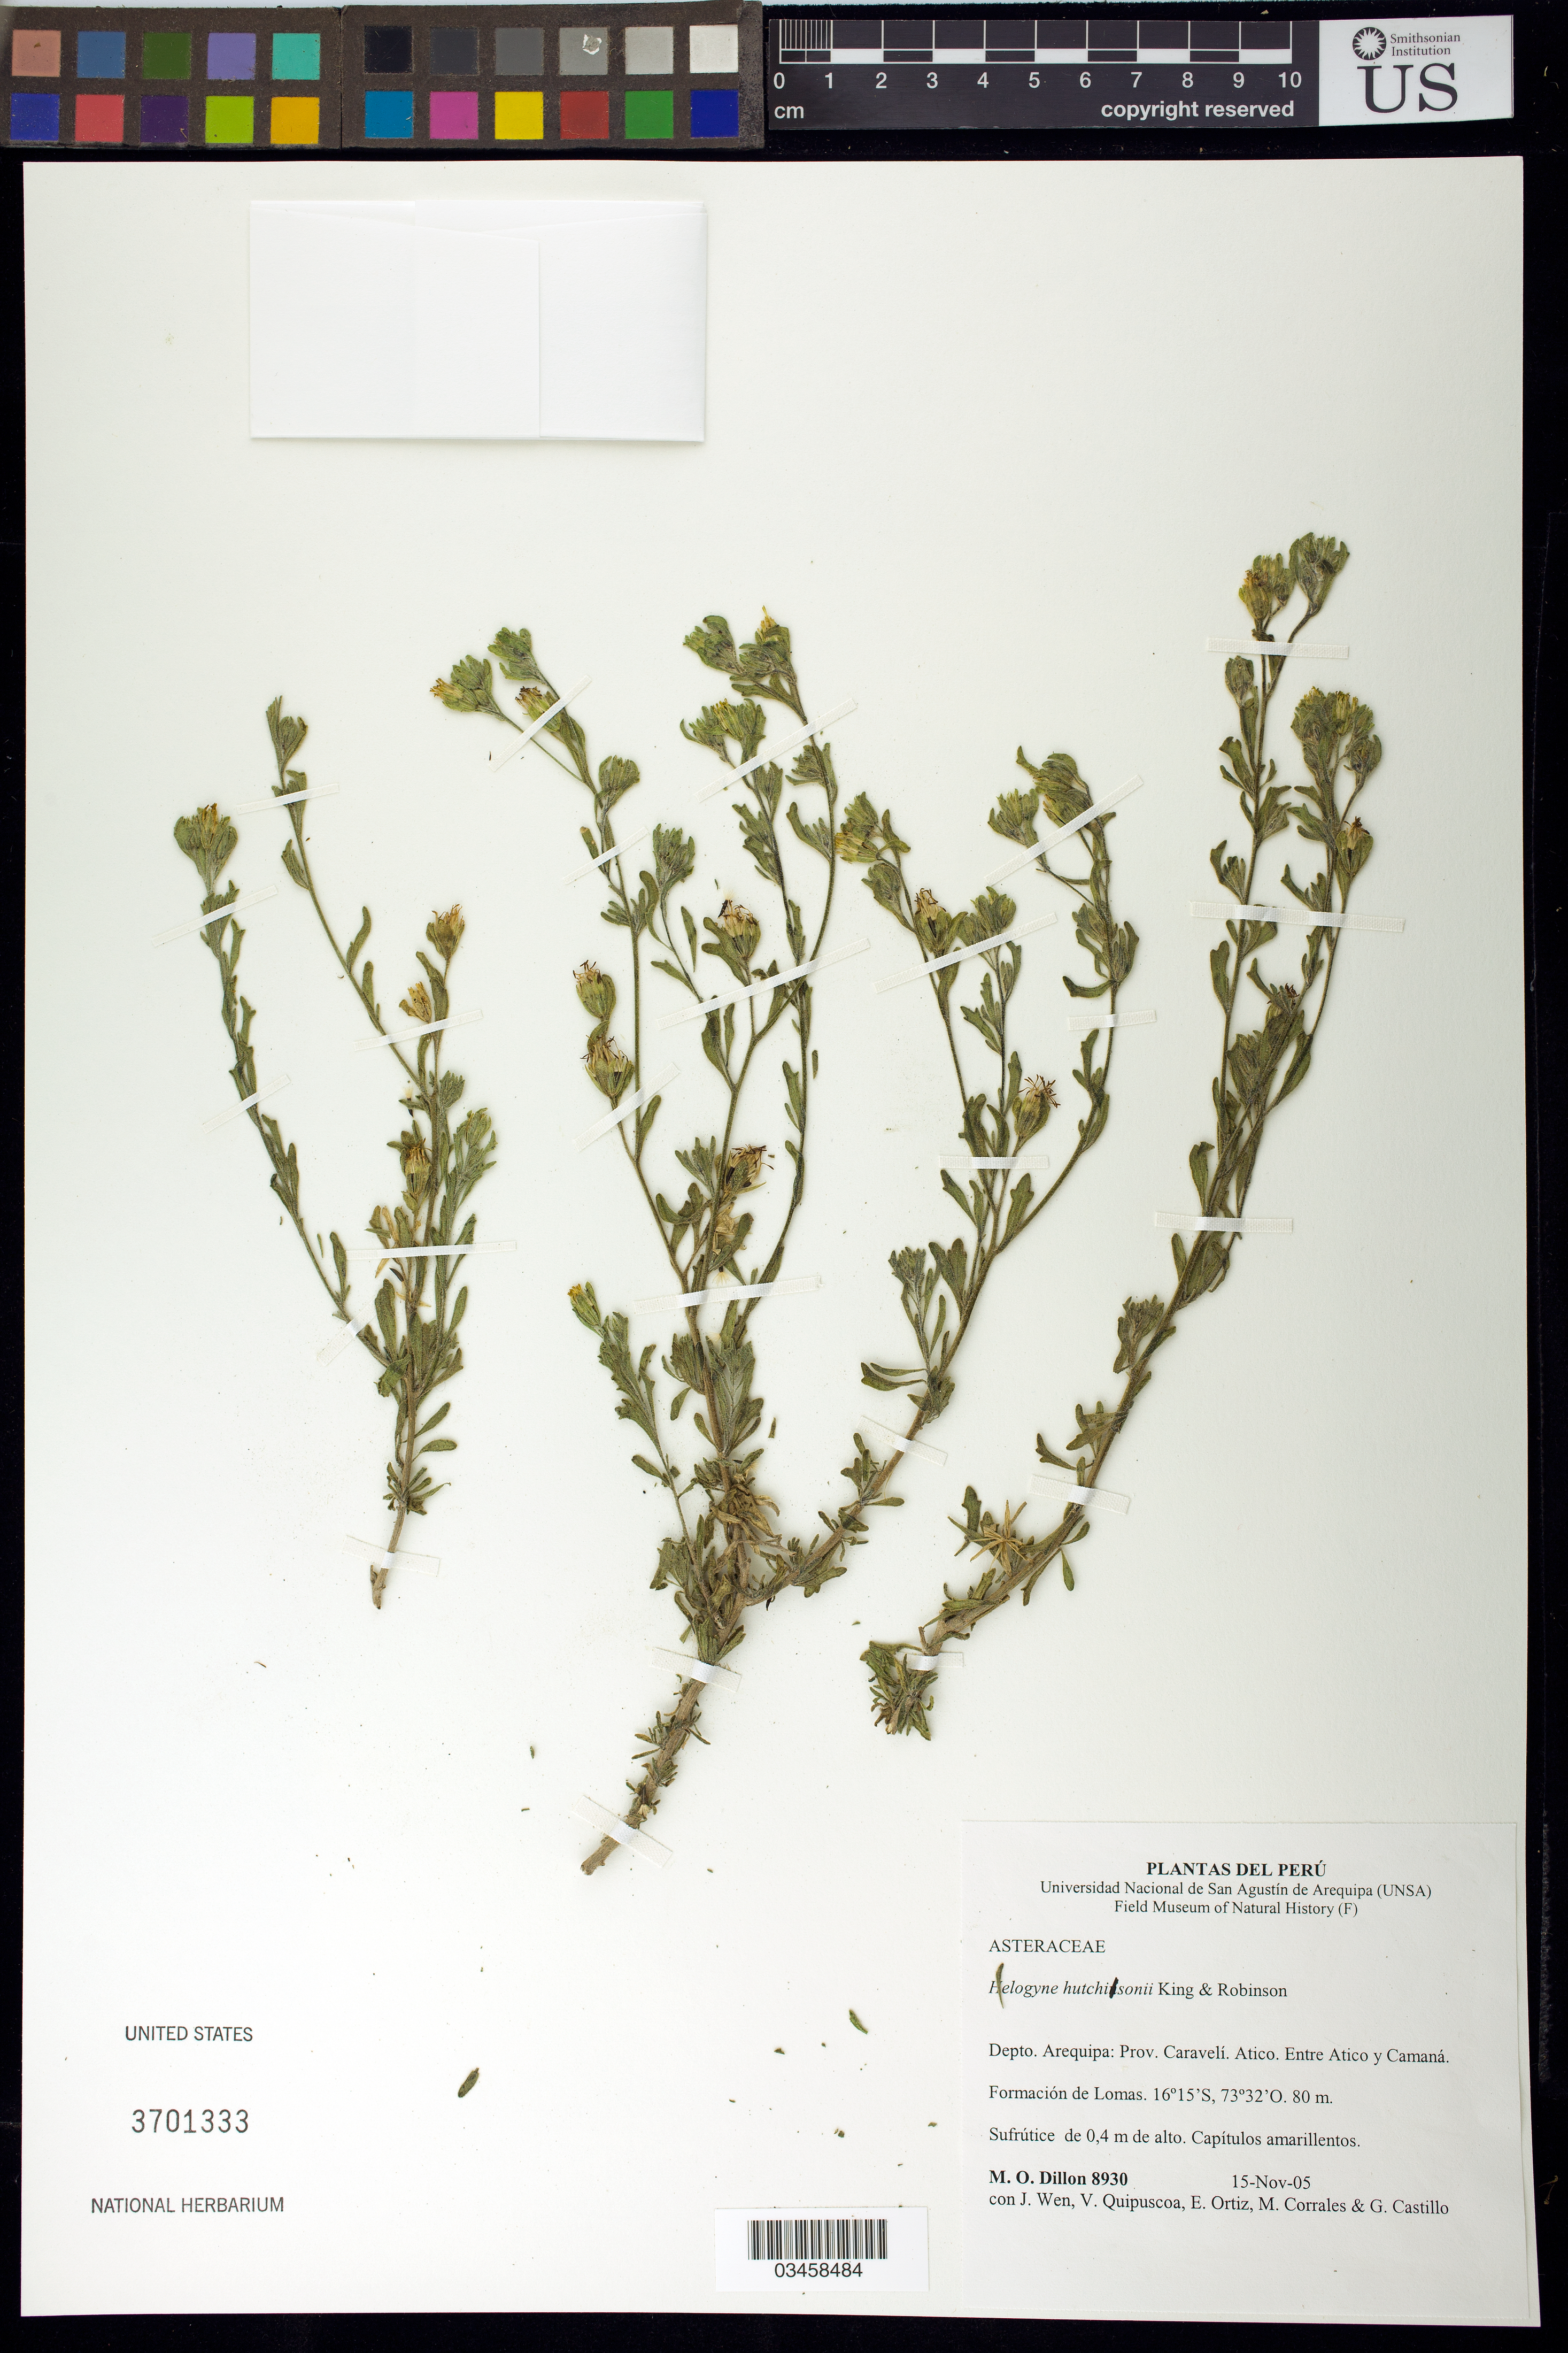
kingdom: Plantae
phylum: Tracheophyta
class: Magnoliopsida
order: Asterales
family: Asteraceae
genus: Helogyne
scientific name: Helogyne hutchisonii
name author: R.M. King & H. Rob.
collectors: M. O. Dillon, J. Wen, V. Quipuscoa, E. Ortiz, M. Corrales & G. Castillo C.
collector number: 8930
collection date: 2005-11-15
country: Peru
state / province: Arequipa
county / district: Caravelí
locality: Atico, entre Atico y Camana.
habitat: Formacion de Lomas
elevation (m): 80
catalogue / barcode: US 3701333